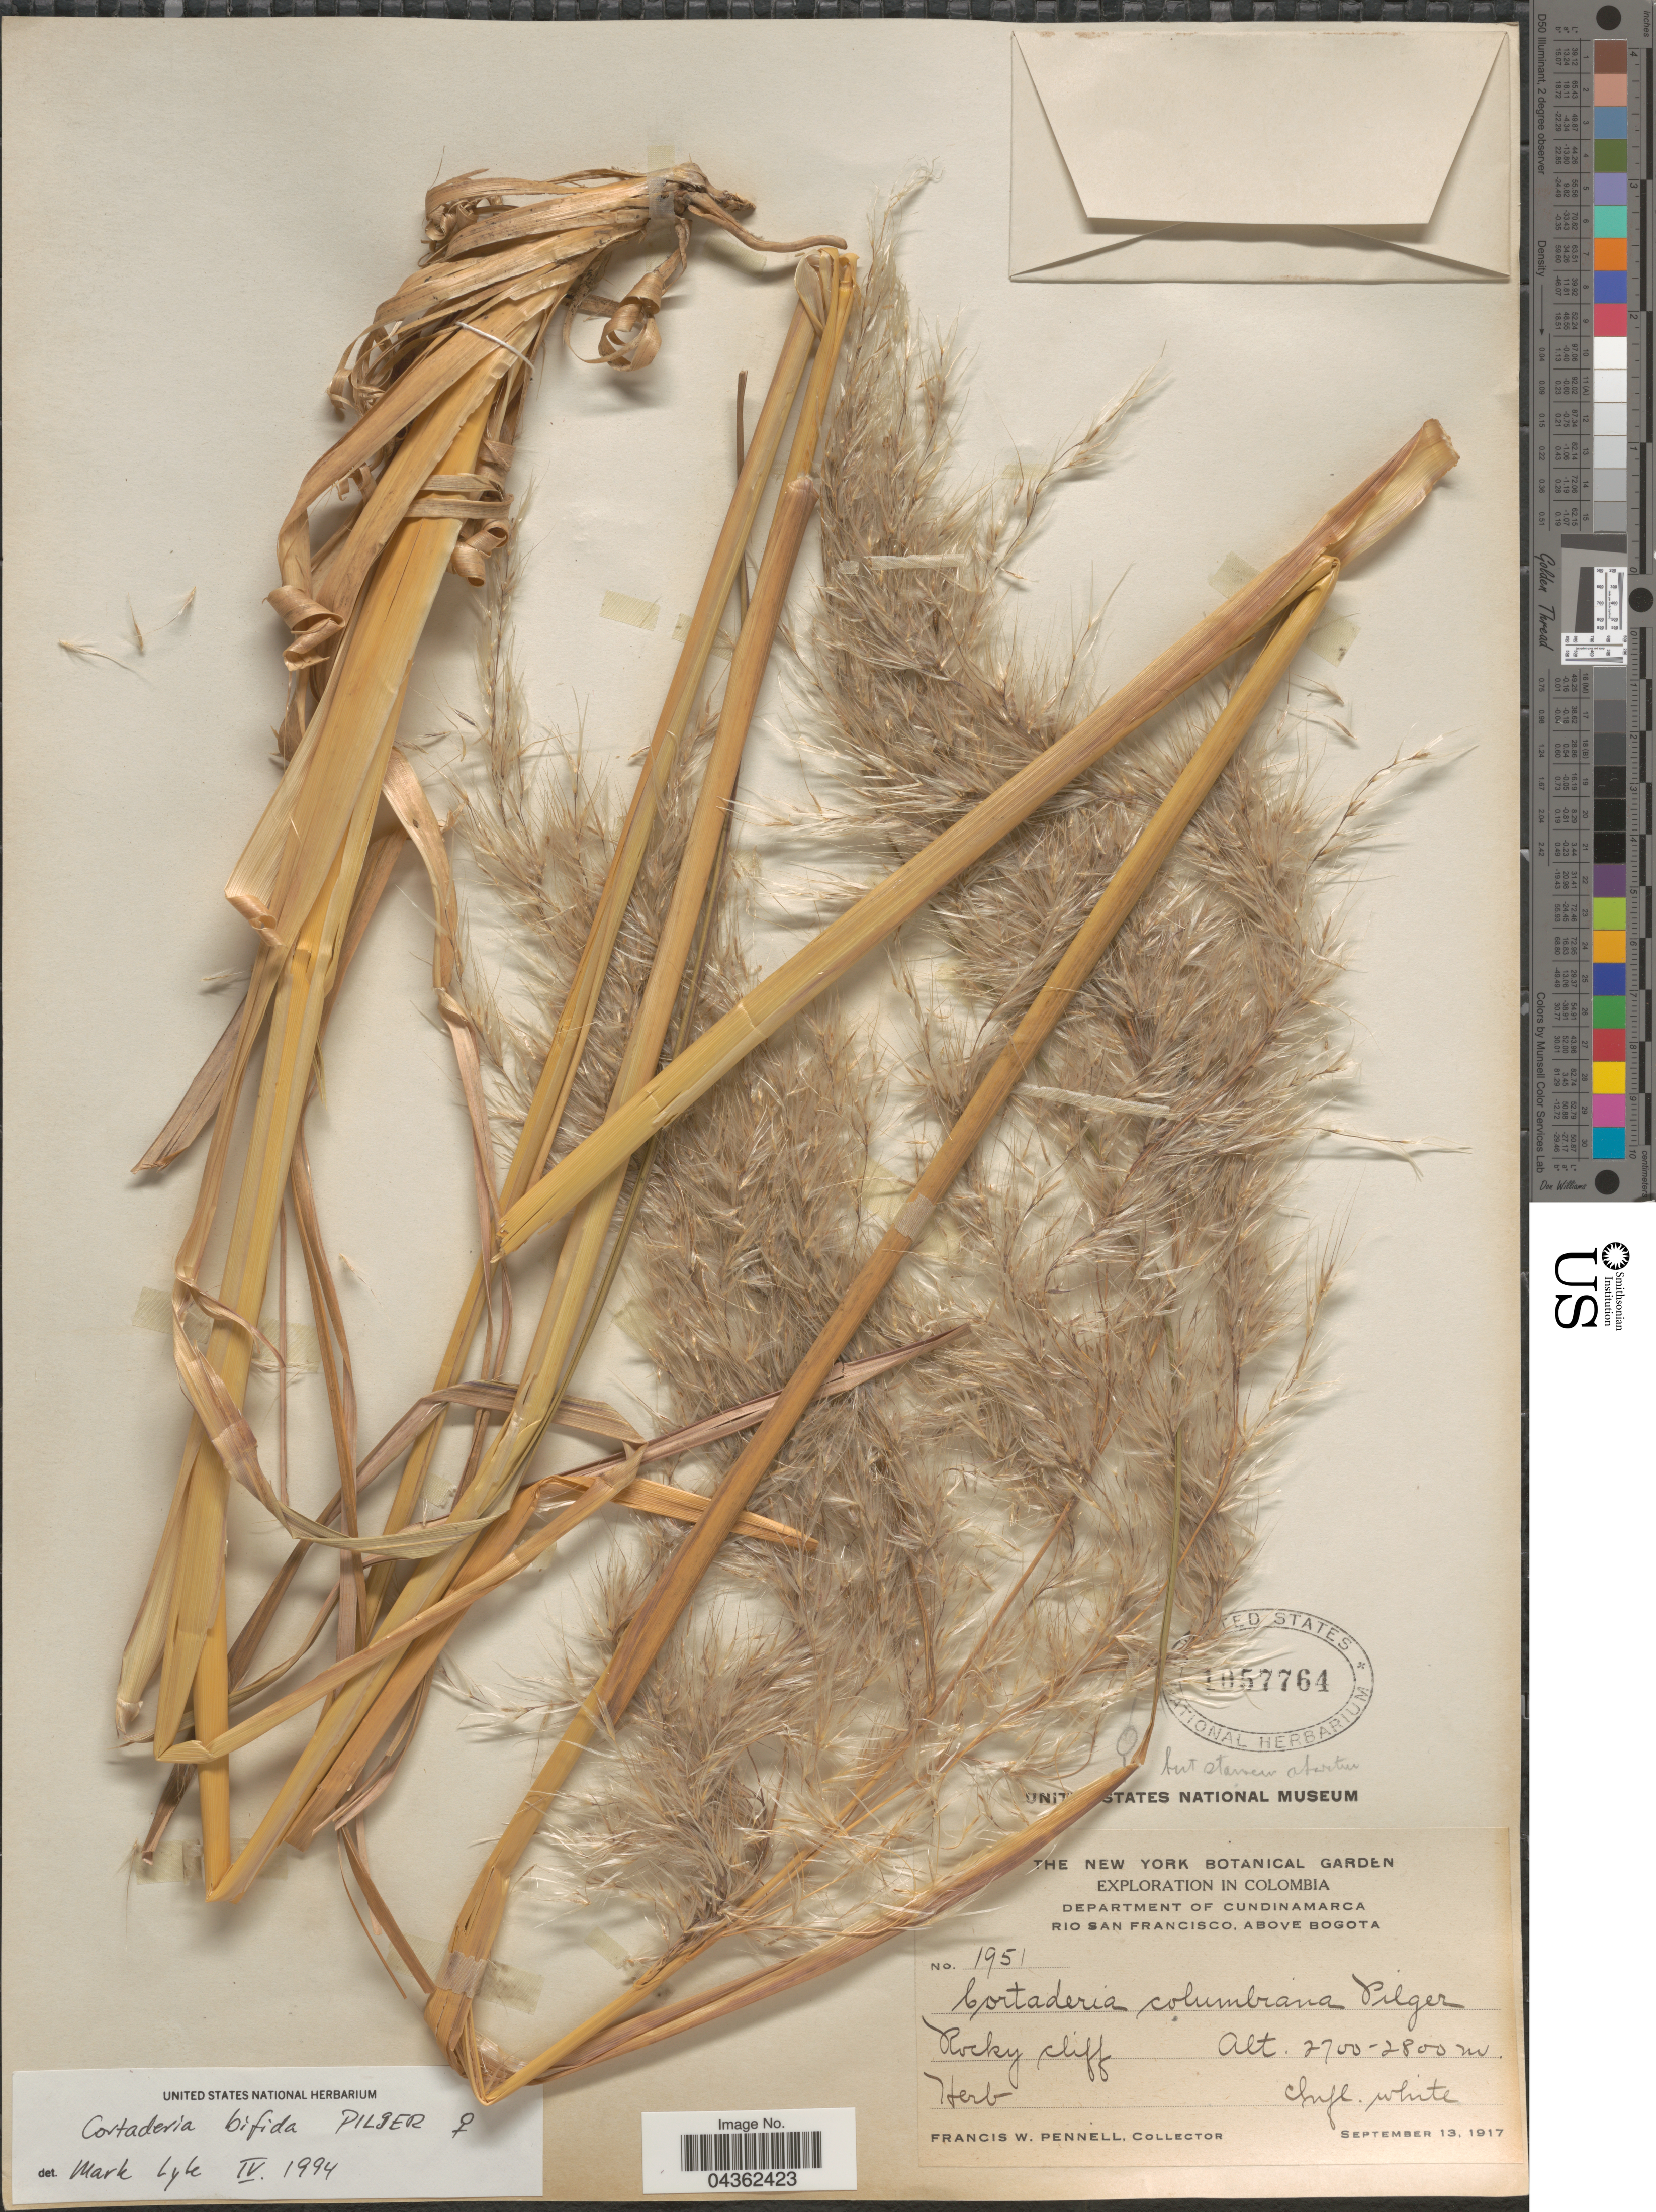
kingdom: Plantae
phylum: Tracheophyta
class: Liliopsida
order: Poales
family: Poaceae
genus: Cortaderia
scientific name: Cortaderia bifida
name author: Pilg.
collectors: F. W. Pennell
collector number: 1951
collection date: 1917-09-13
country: Colombia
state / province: Cundinamarca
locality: Exploration in Colombia. Department of Cundinamarca. Rio San Francisco, above Bogota.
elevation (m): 2700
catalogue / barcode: US 1057764